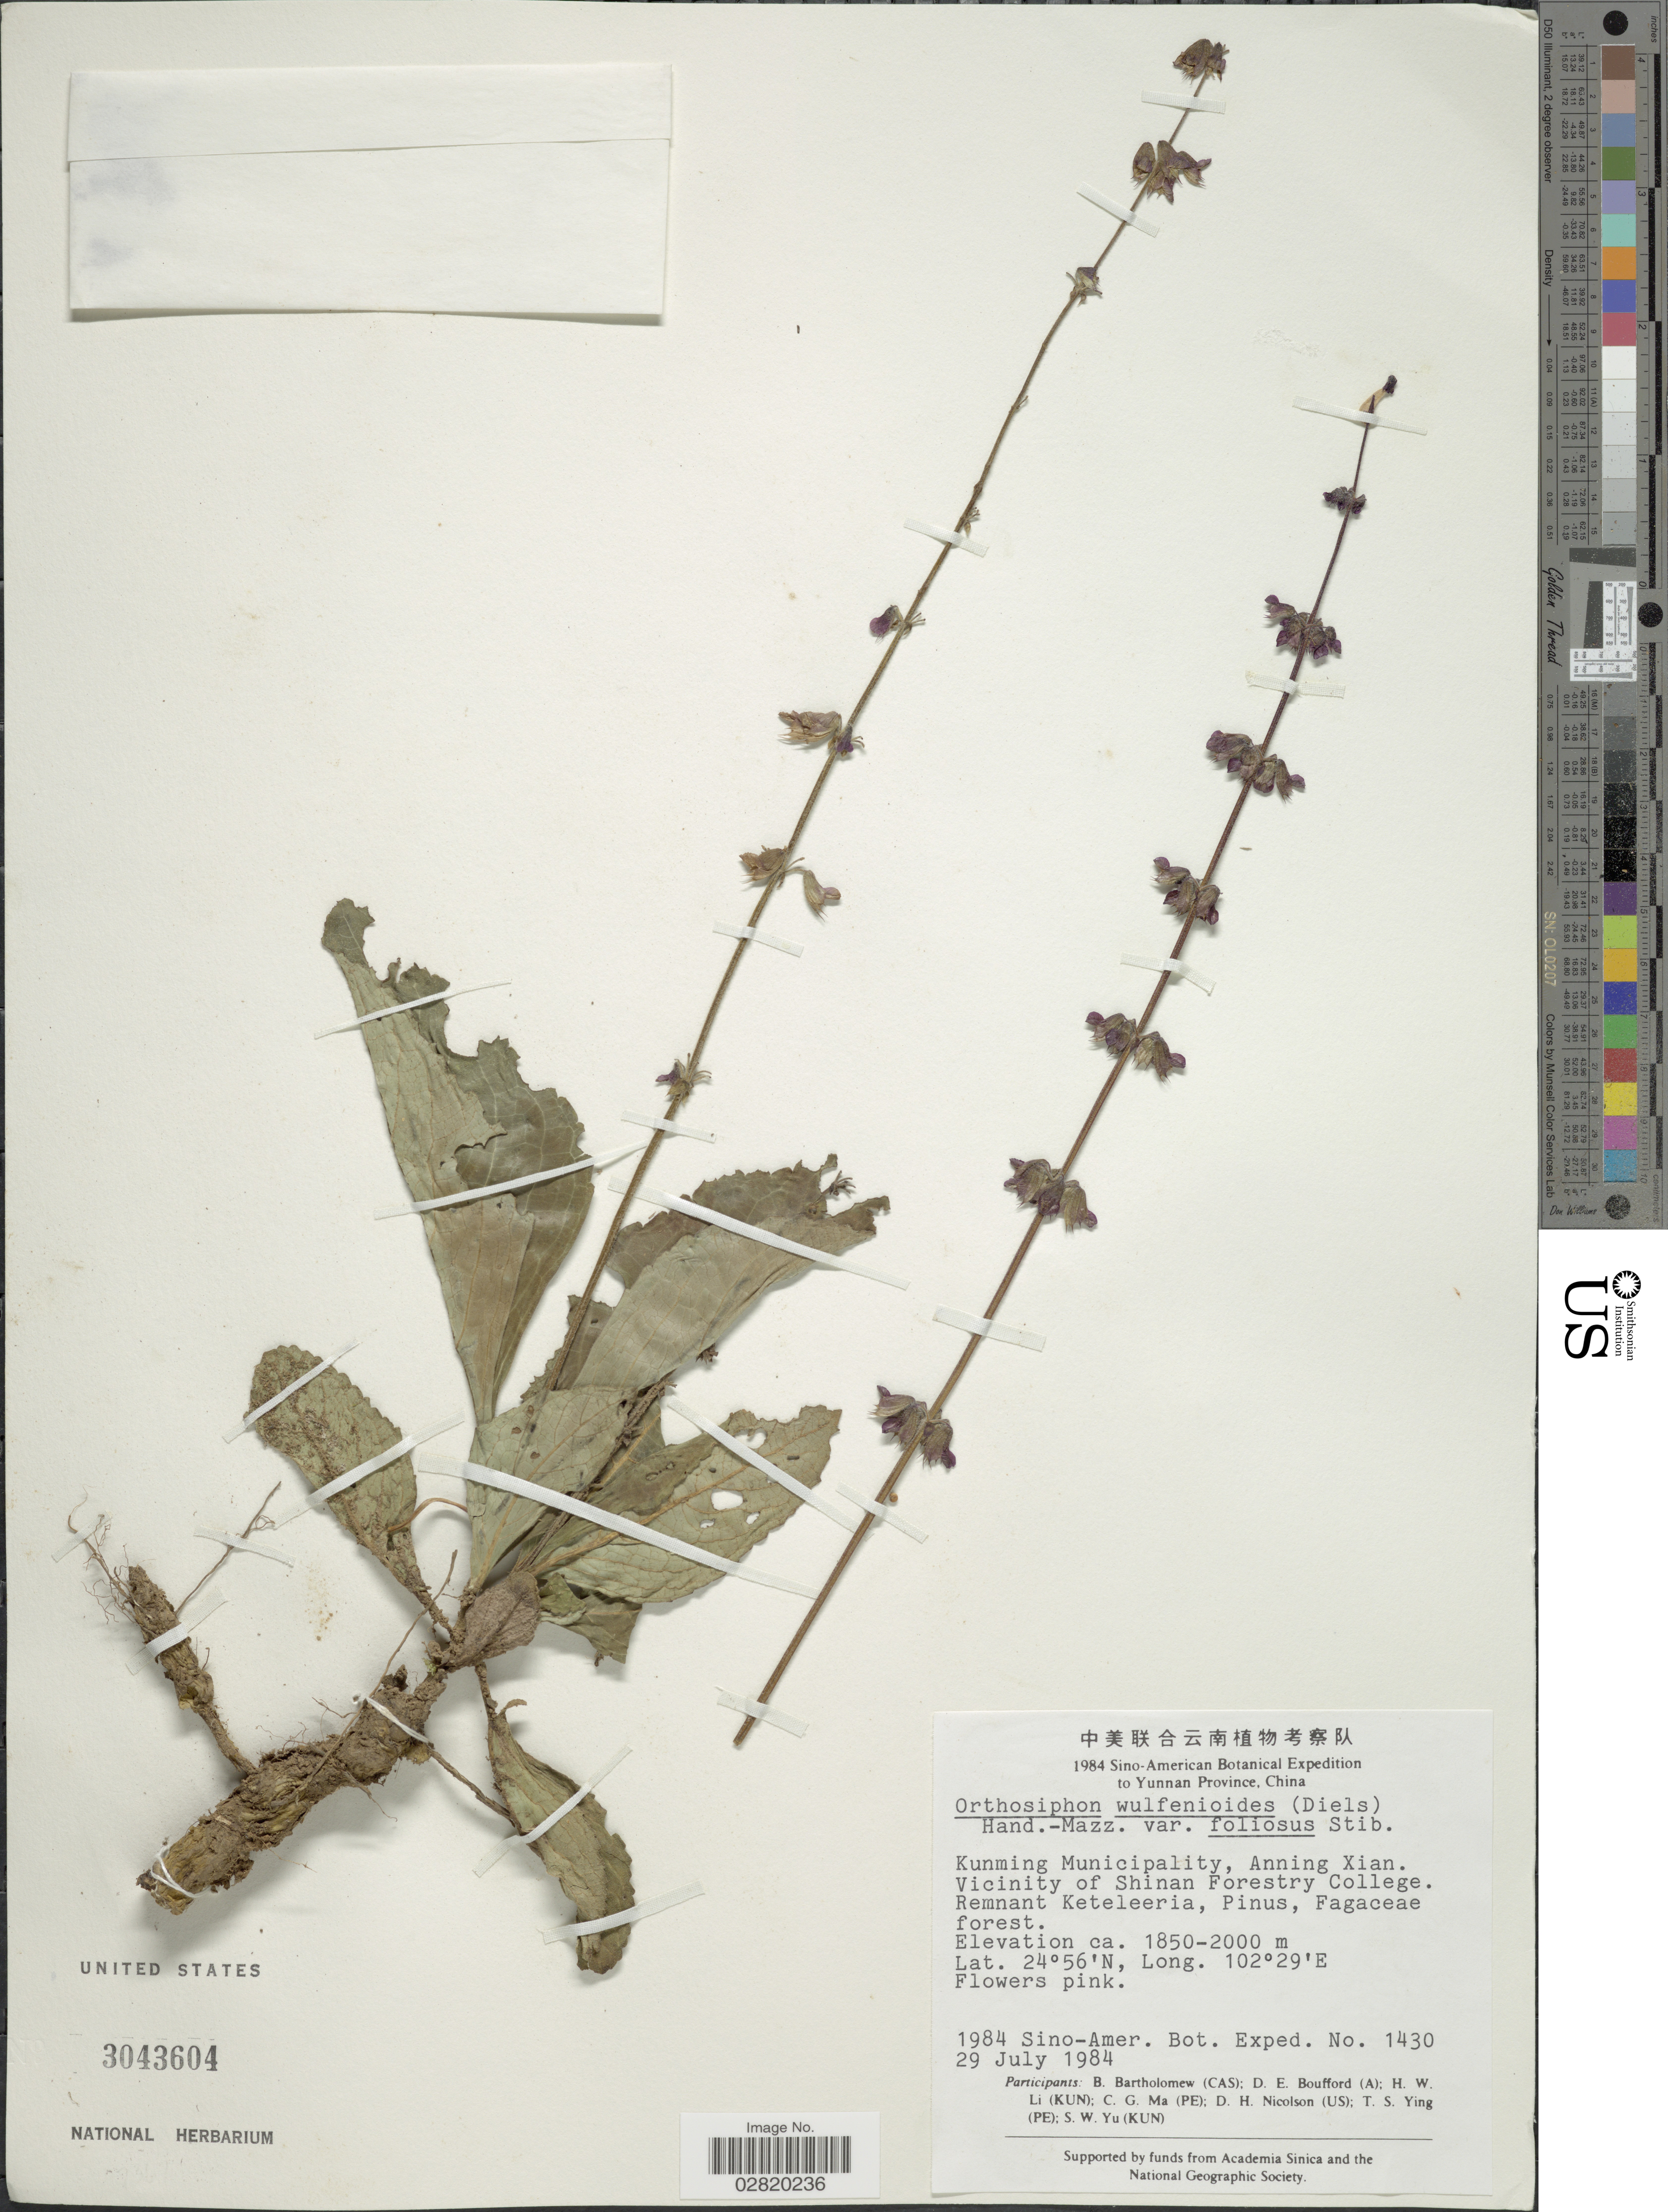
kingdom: Plantae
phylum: Tracheophyta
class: Magnoliopsida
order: Lamiales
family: Lamiaceae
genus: Orthosiphon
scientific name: Orthosiphon wulfenioides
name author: (Diels) Hand.-Mazz.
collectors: Sino-Amer. Bot. Exped. 1984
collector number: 1430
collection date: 1984-07-29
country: China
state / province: Yunnan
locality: Kunming Municipality, Anning Xian. Vicinity of Shinan Forestry College.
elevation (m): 1850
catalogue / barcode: US 3043604